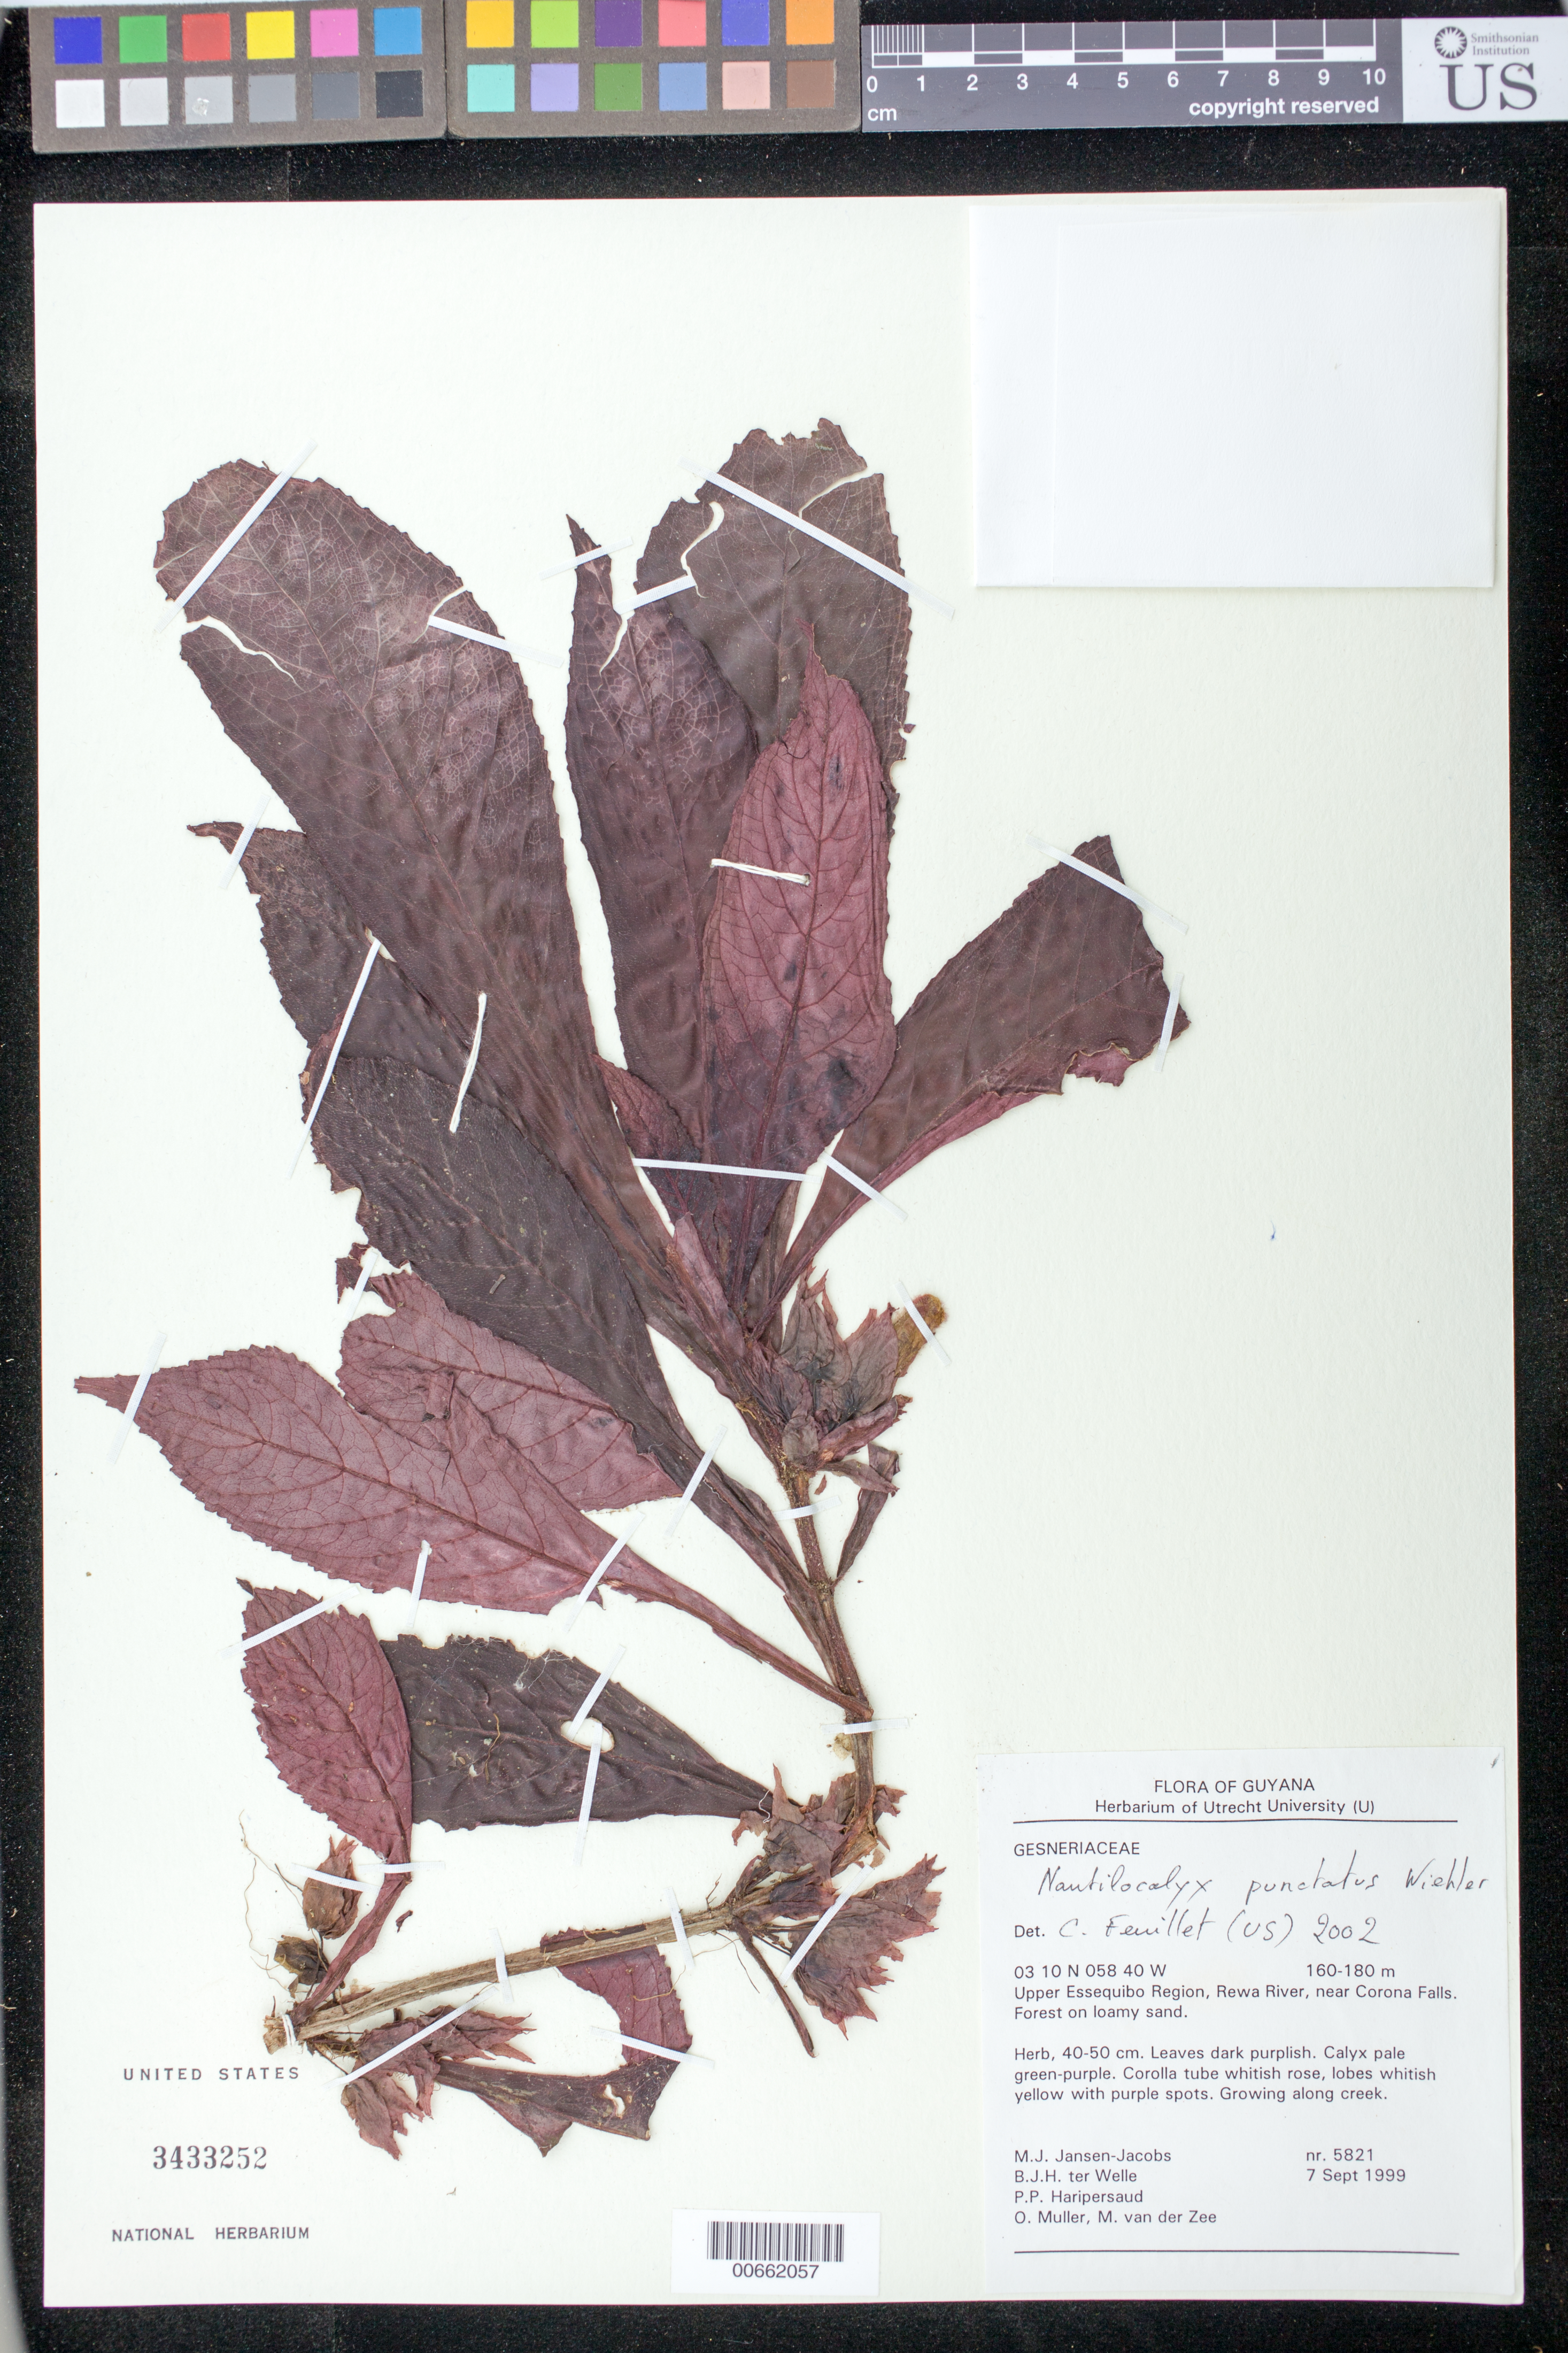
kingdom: Plantae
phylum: Tracheophyta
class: Magnoliopsida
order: Lamiales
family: Gesneriaceae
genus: Nautilocalyx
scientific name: Nautilocalyx punctatus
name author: Wiehler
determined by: Feuillet, C.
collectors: M. J. Jansen-Jacobs, B. Welle, P. Haripersaud, O. Muller & M. van der Zee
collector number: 5821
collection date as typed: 07 Sep 1999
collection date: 1999-09-07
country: Guyana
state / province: U. Takutu-U. Essequibo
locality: Upper Essequibo Region, Rewa River, near Corona Falls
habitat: Forest on loamy sand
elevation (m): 160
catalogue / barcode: US 3433252